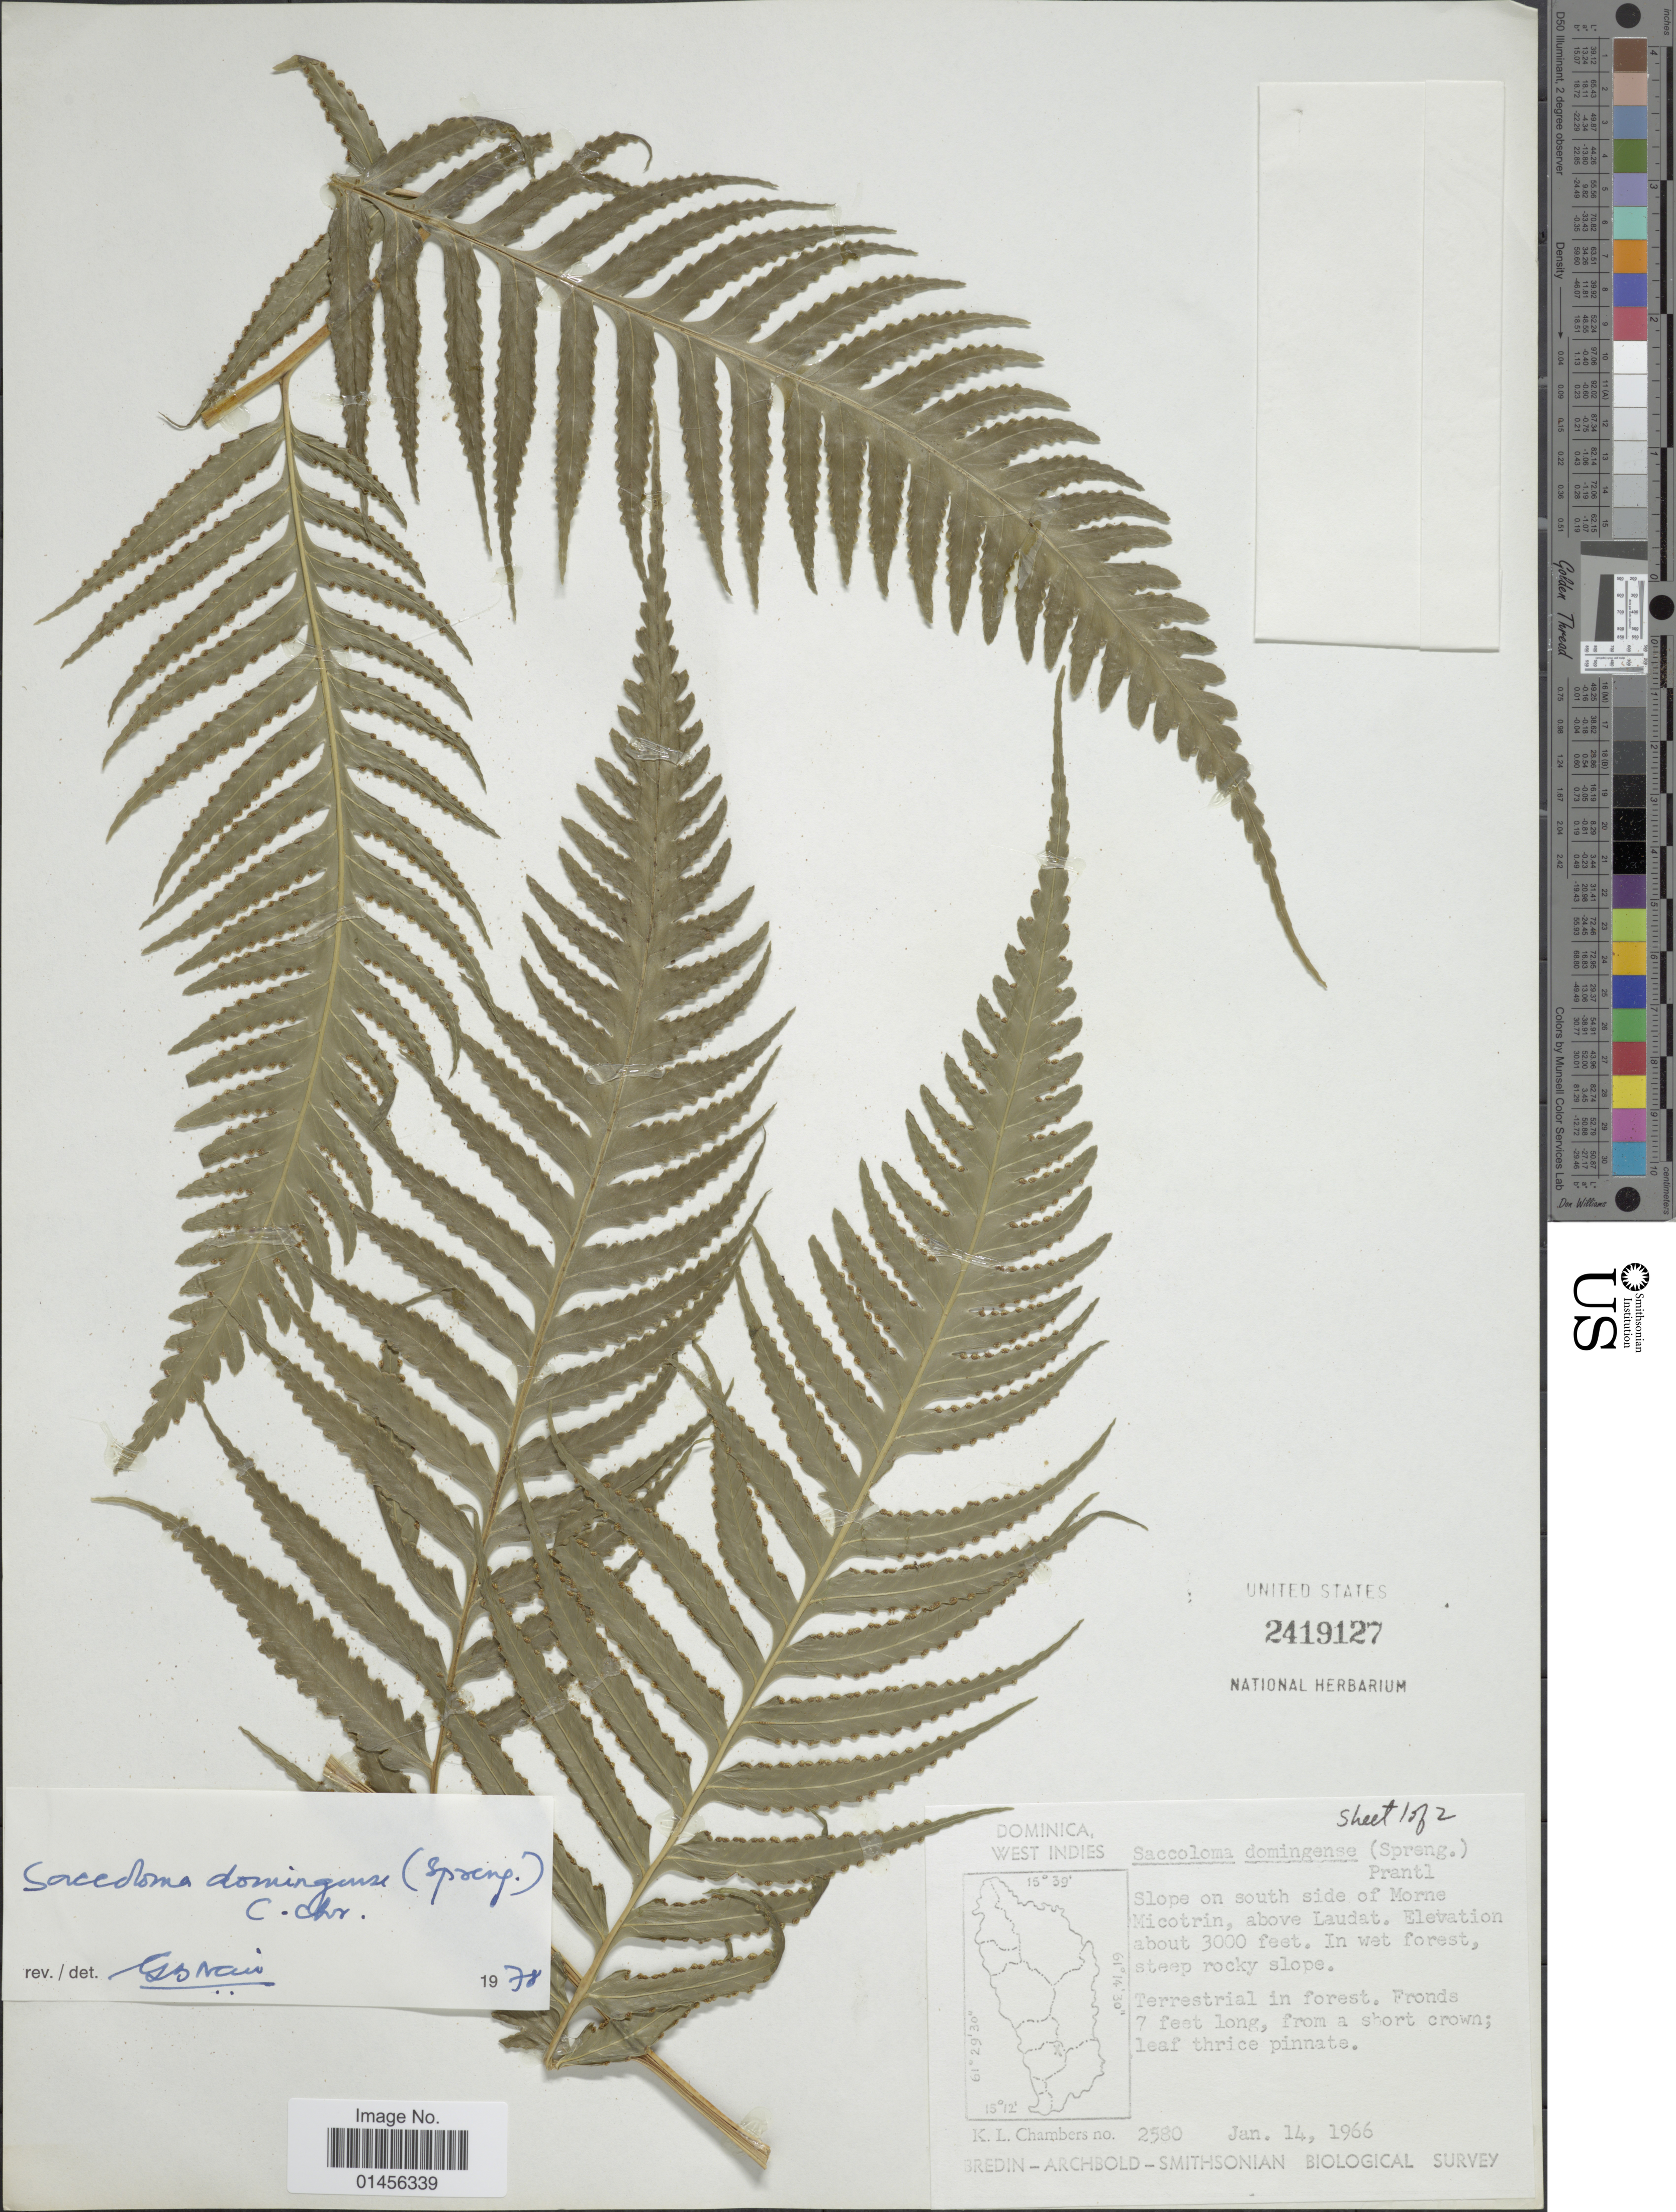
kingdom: Plantae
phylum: Tracheophyta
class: Polypodiopsida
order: Polypodiales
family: Saccolomataceae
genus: Saccoloma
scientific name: Saccoloma domingense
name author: (Spreng.) C. Chr.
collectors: K. Chambers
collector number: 2580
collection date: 1966-01-14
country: Dominica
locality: Slope on south side of Morne Micotrin, above Laudat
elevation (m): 914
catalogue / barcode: US 2419127